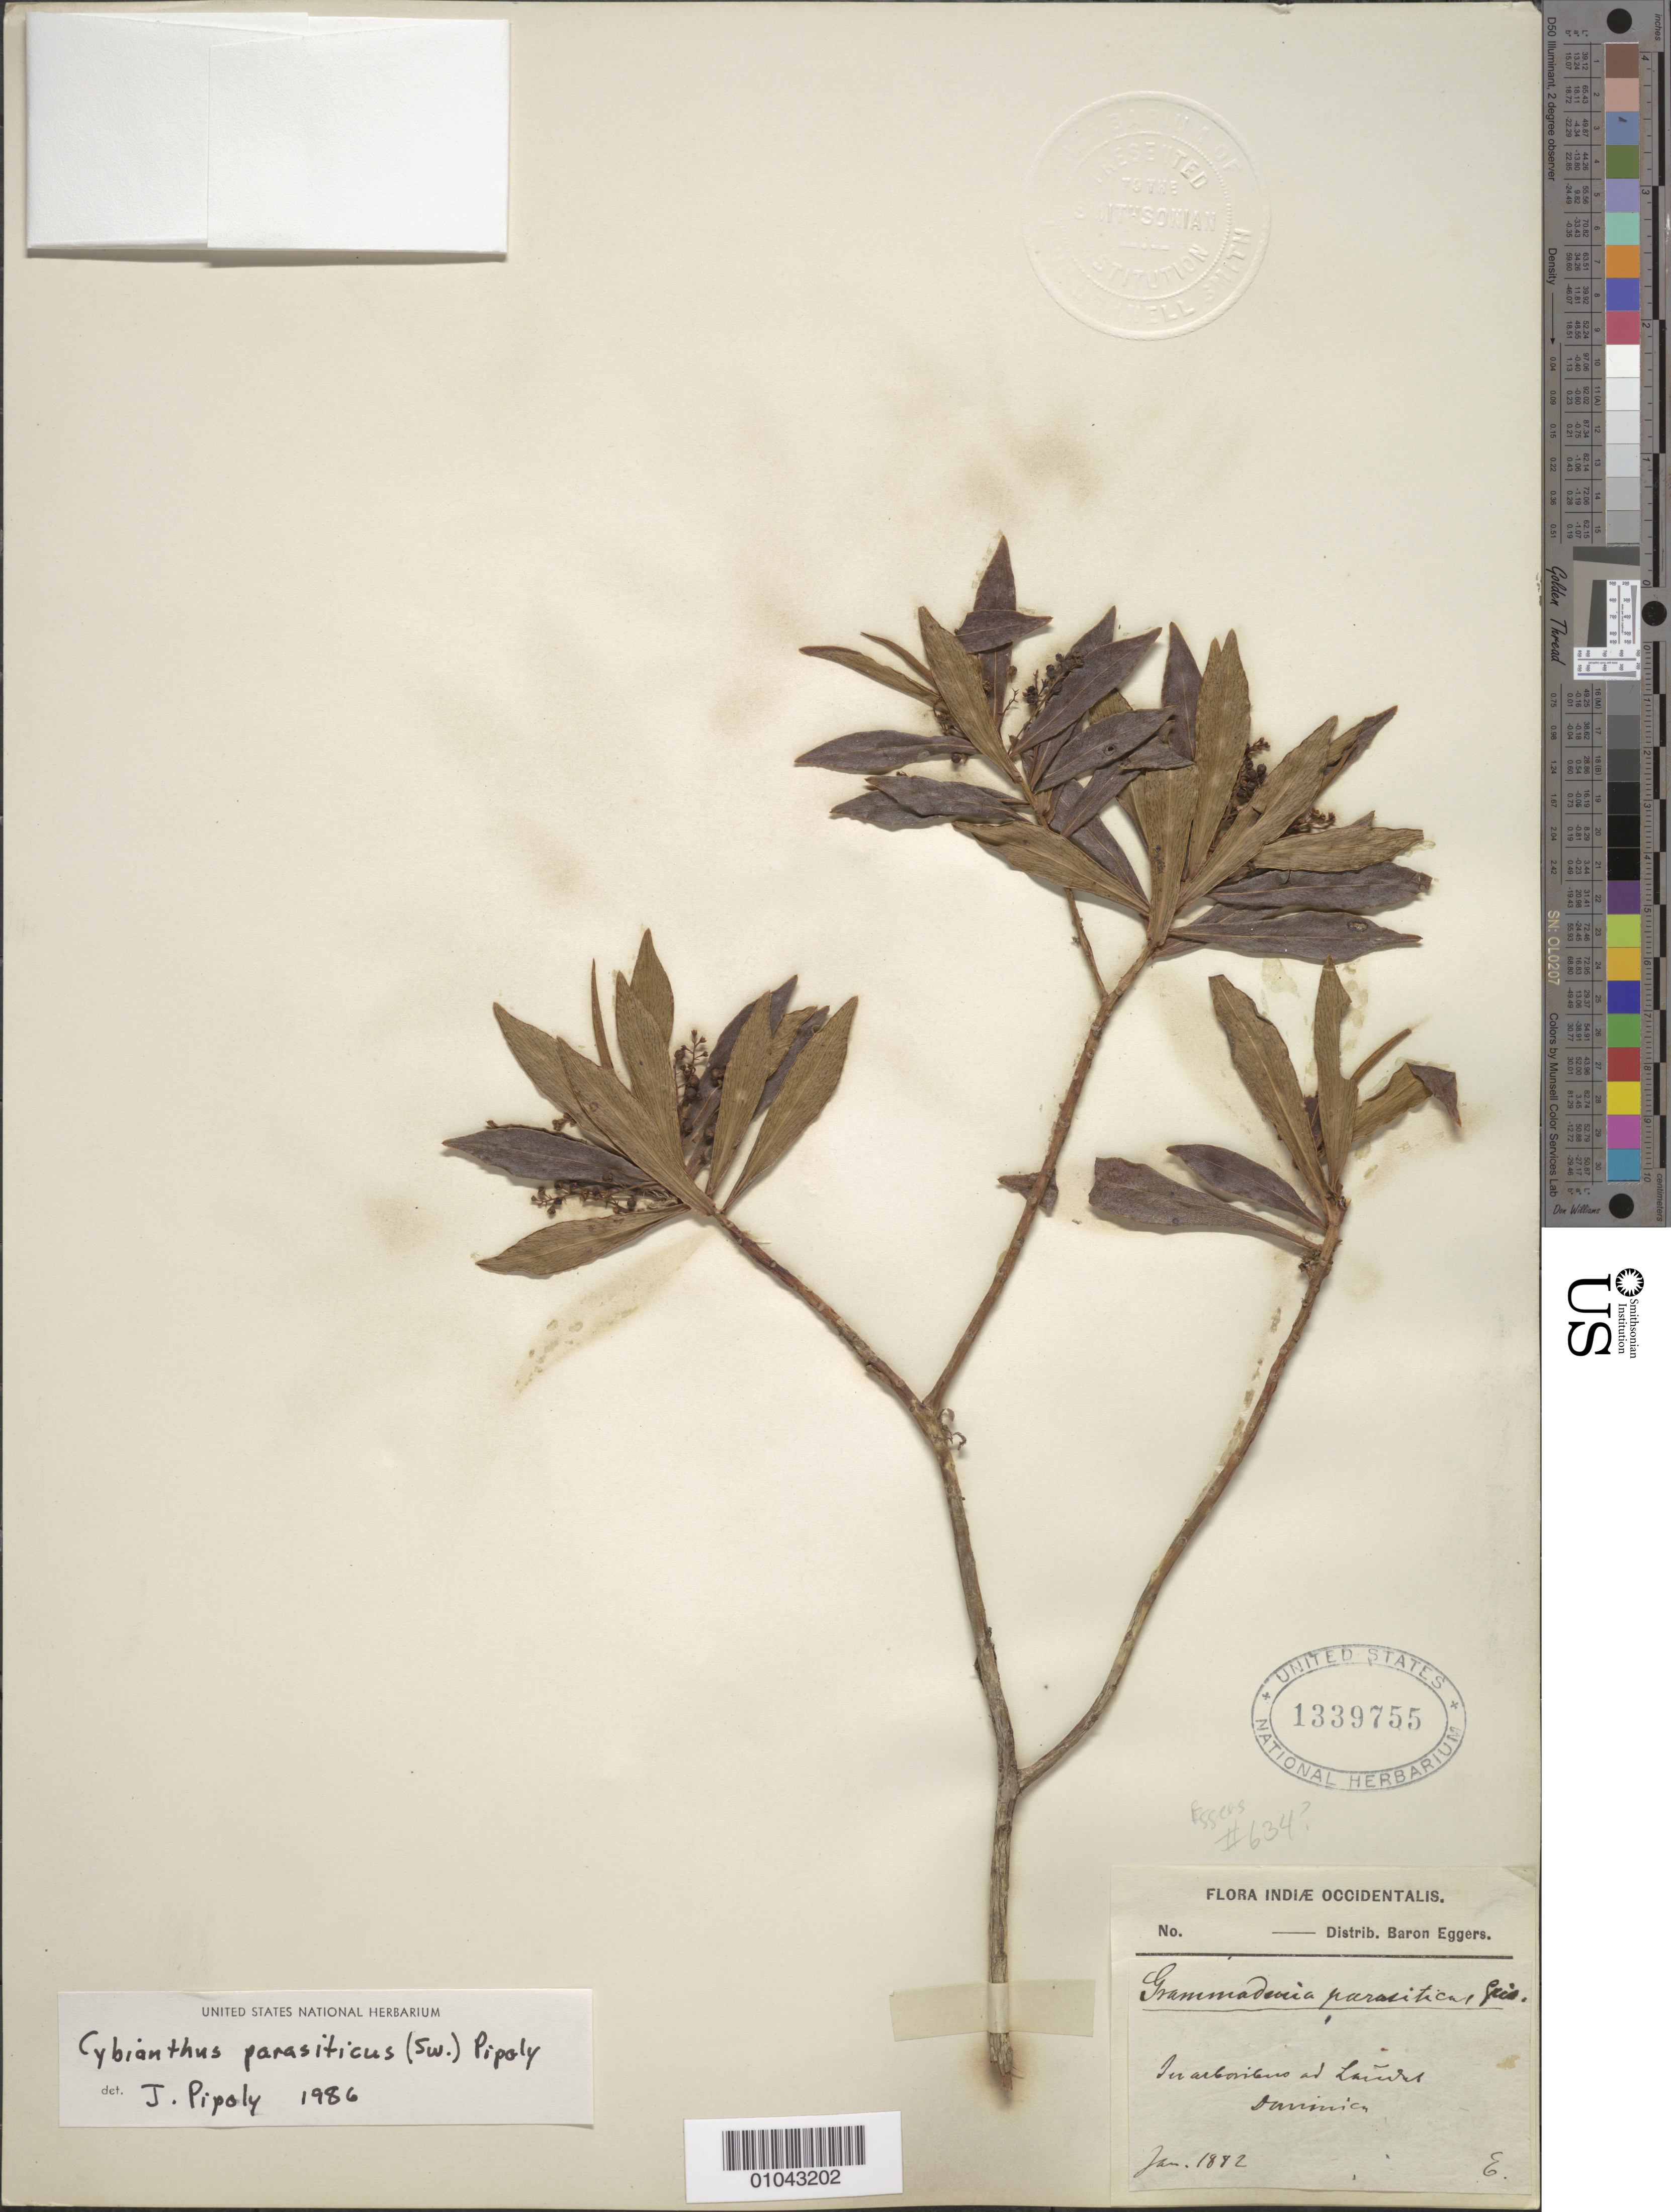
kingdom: Plantae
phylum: Tracheophyta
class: Magnoliopsida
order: Ericales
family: Primulaceae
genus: Cybianthus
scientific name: Cybianthus parasiticus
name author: (Sw.) Pipoly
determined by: Pipoly, J. J., III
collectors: H. F. A. von Eggers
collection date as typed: Jan 1882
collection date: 1882-01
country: Dominica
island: Dominica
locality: Laudat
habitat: In arboribus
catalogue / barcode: US 1339755